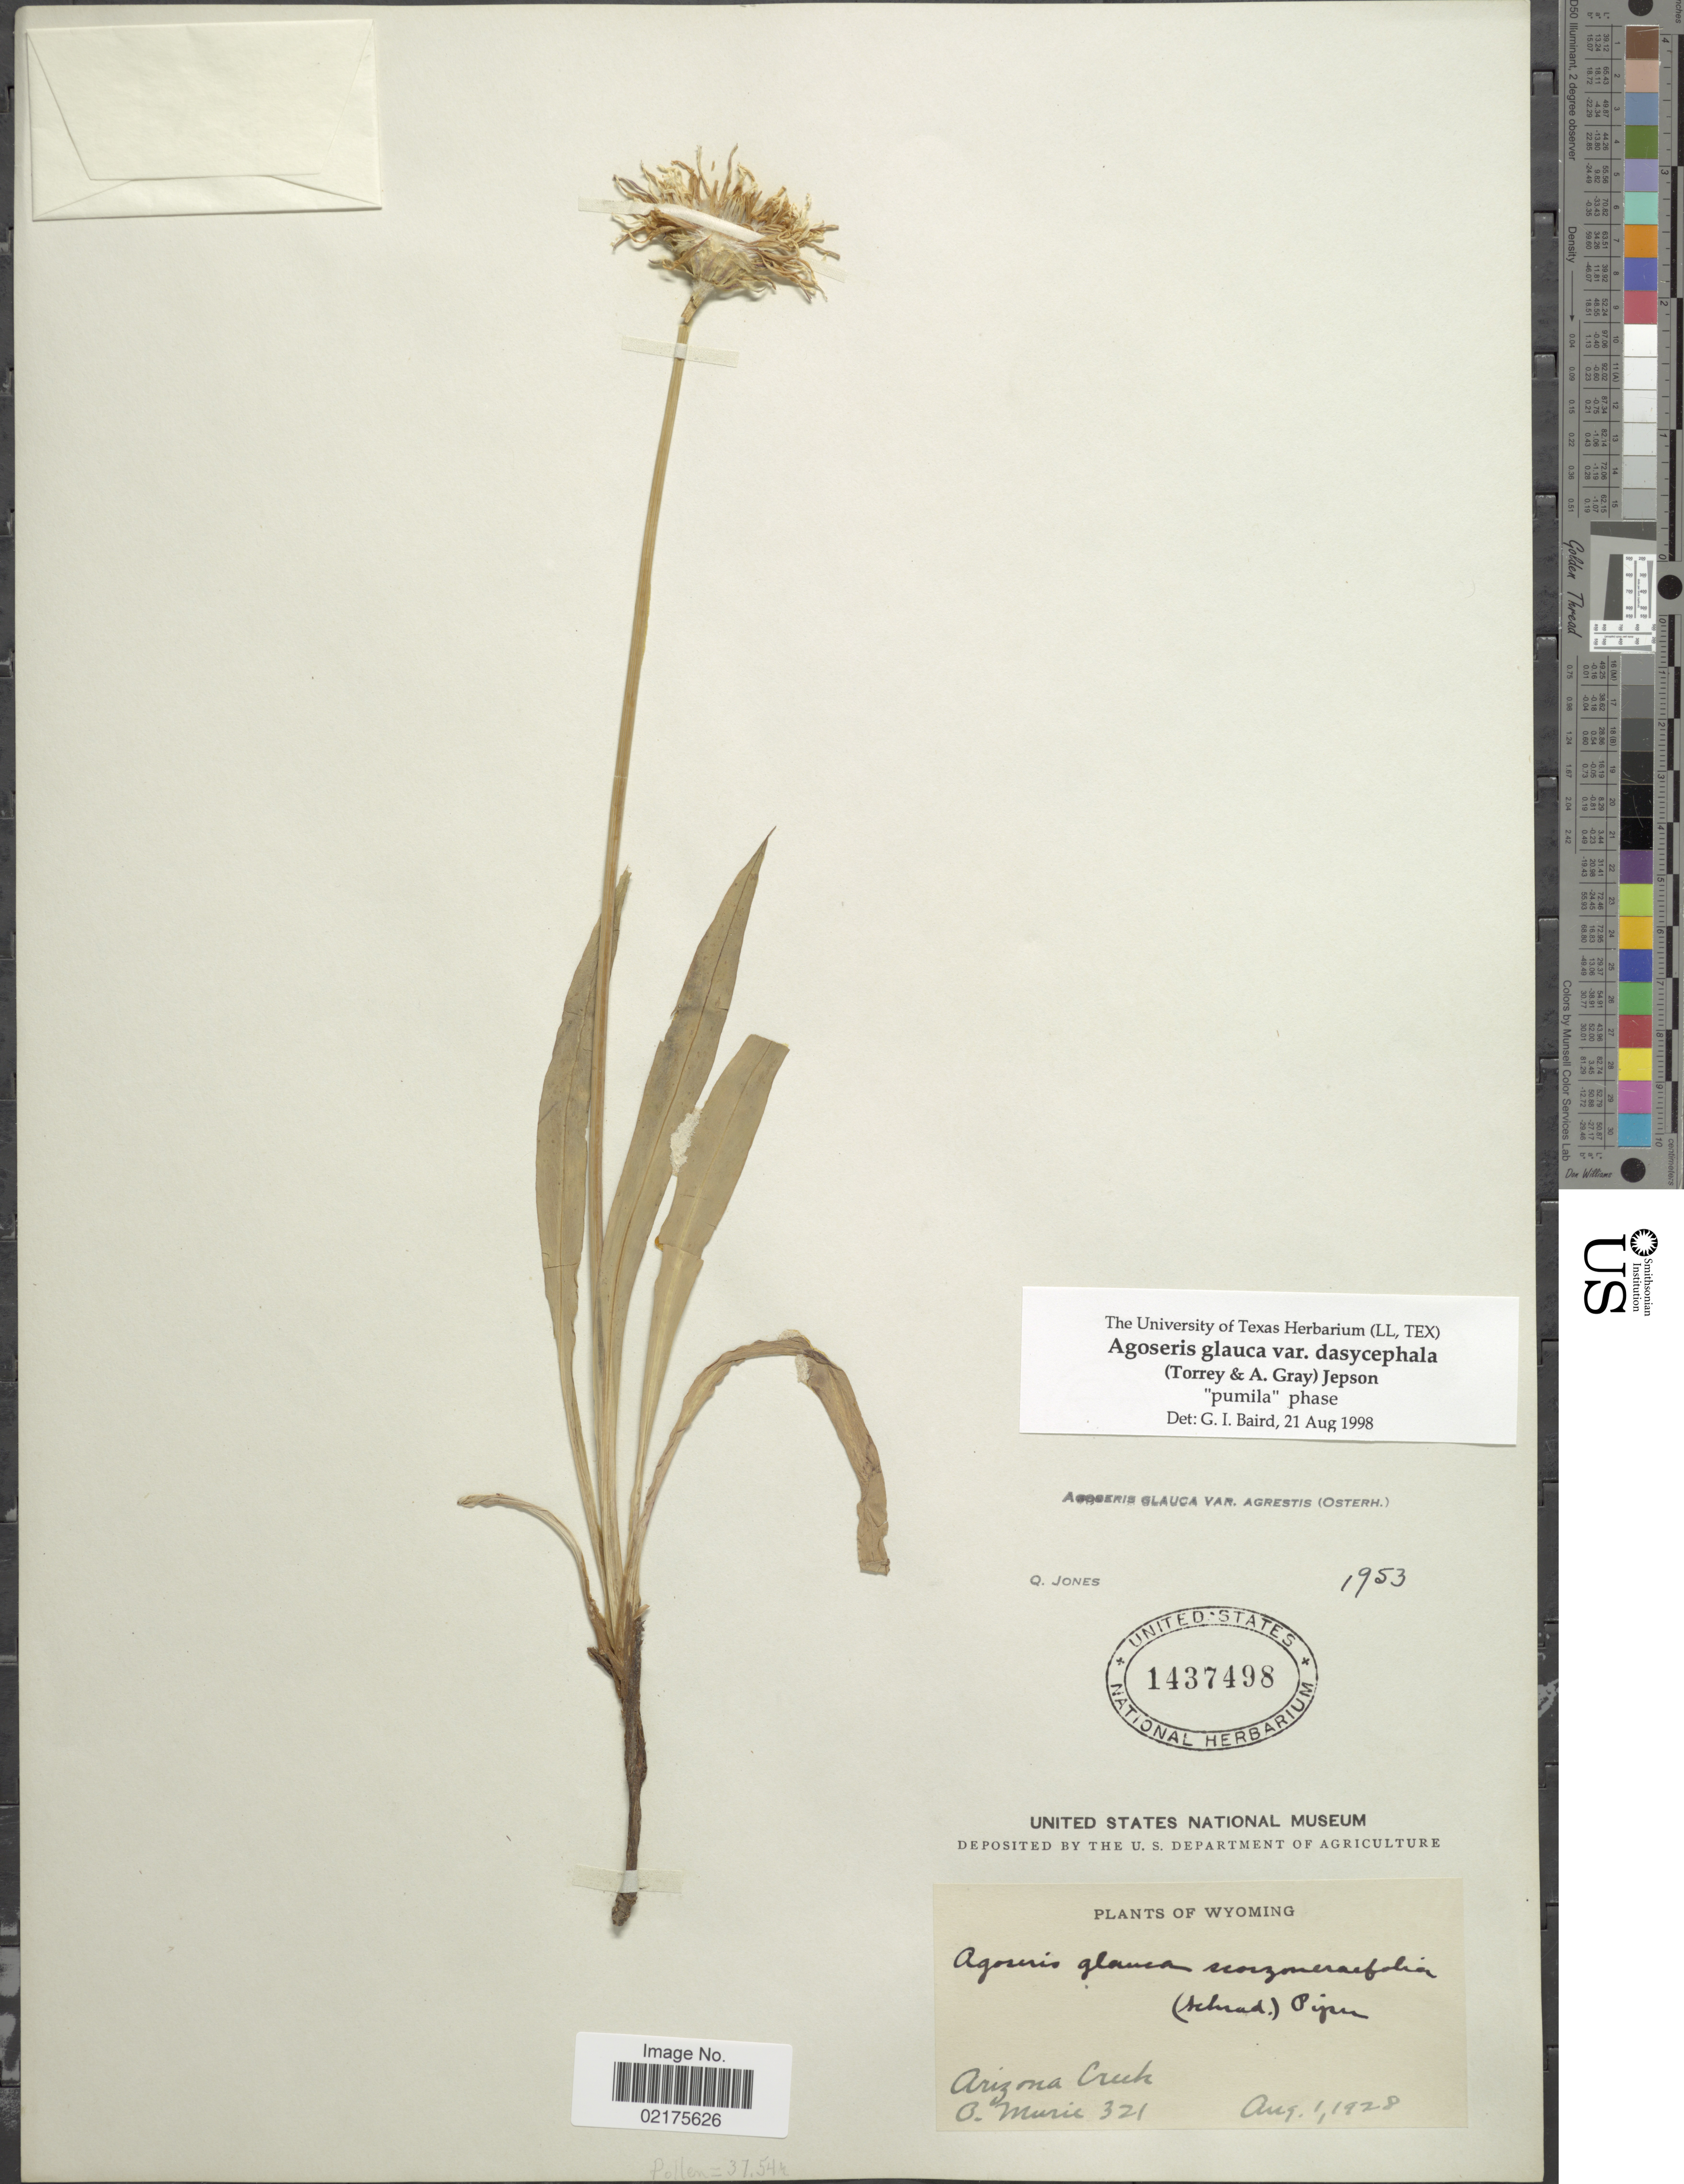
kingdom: Plantae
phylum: Tracheophyta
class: Magnoliopsida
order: Asterales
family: Asteraceae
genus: Agoseris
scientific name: Agoseris glauca var. dasycephala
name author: (Torr. & A. Gray) Jeps.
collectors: O. Murie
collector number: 321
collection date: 1928-08-01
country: United States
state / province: Wyoming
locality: Arizona Creek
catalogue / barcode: US 1437489